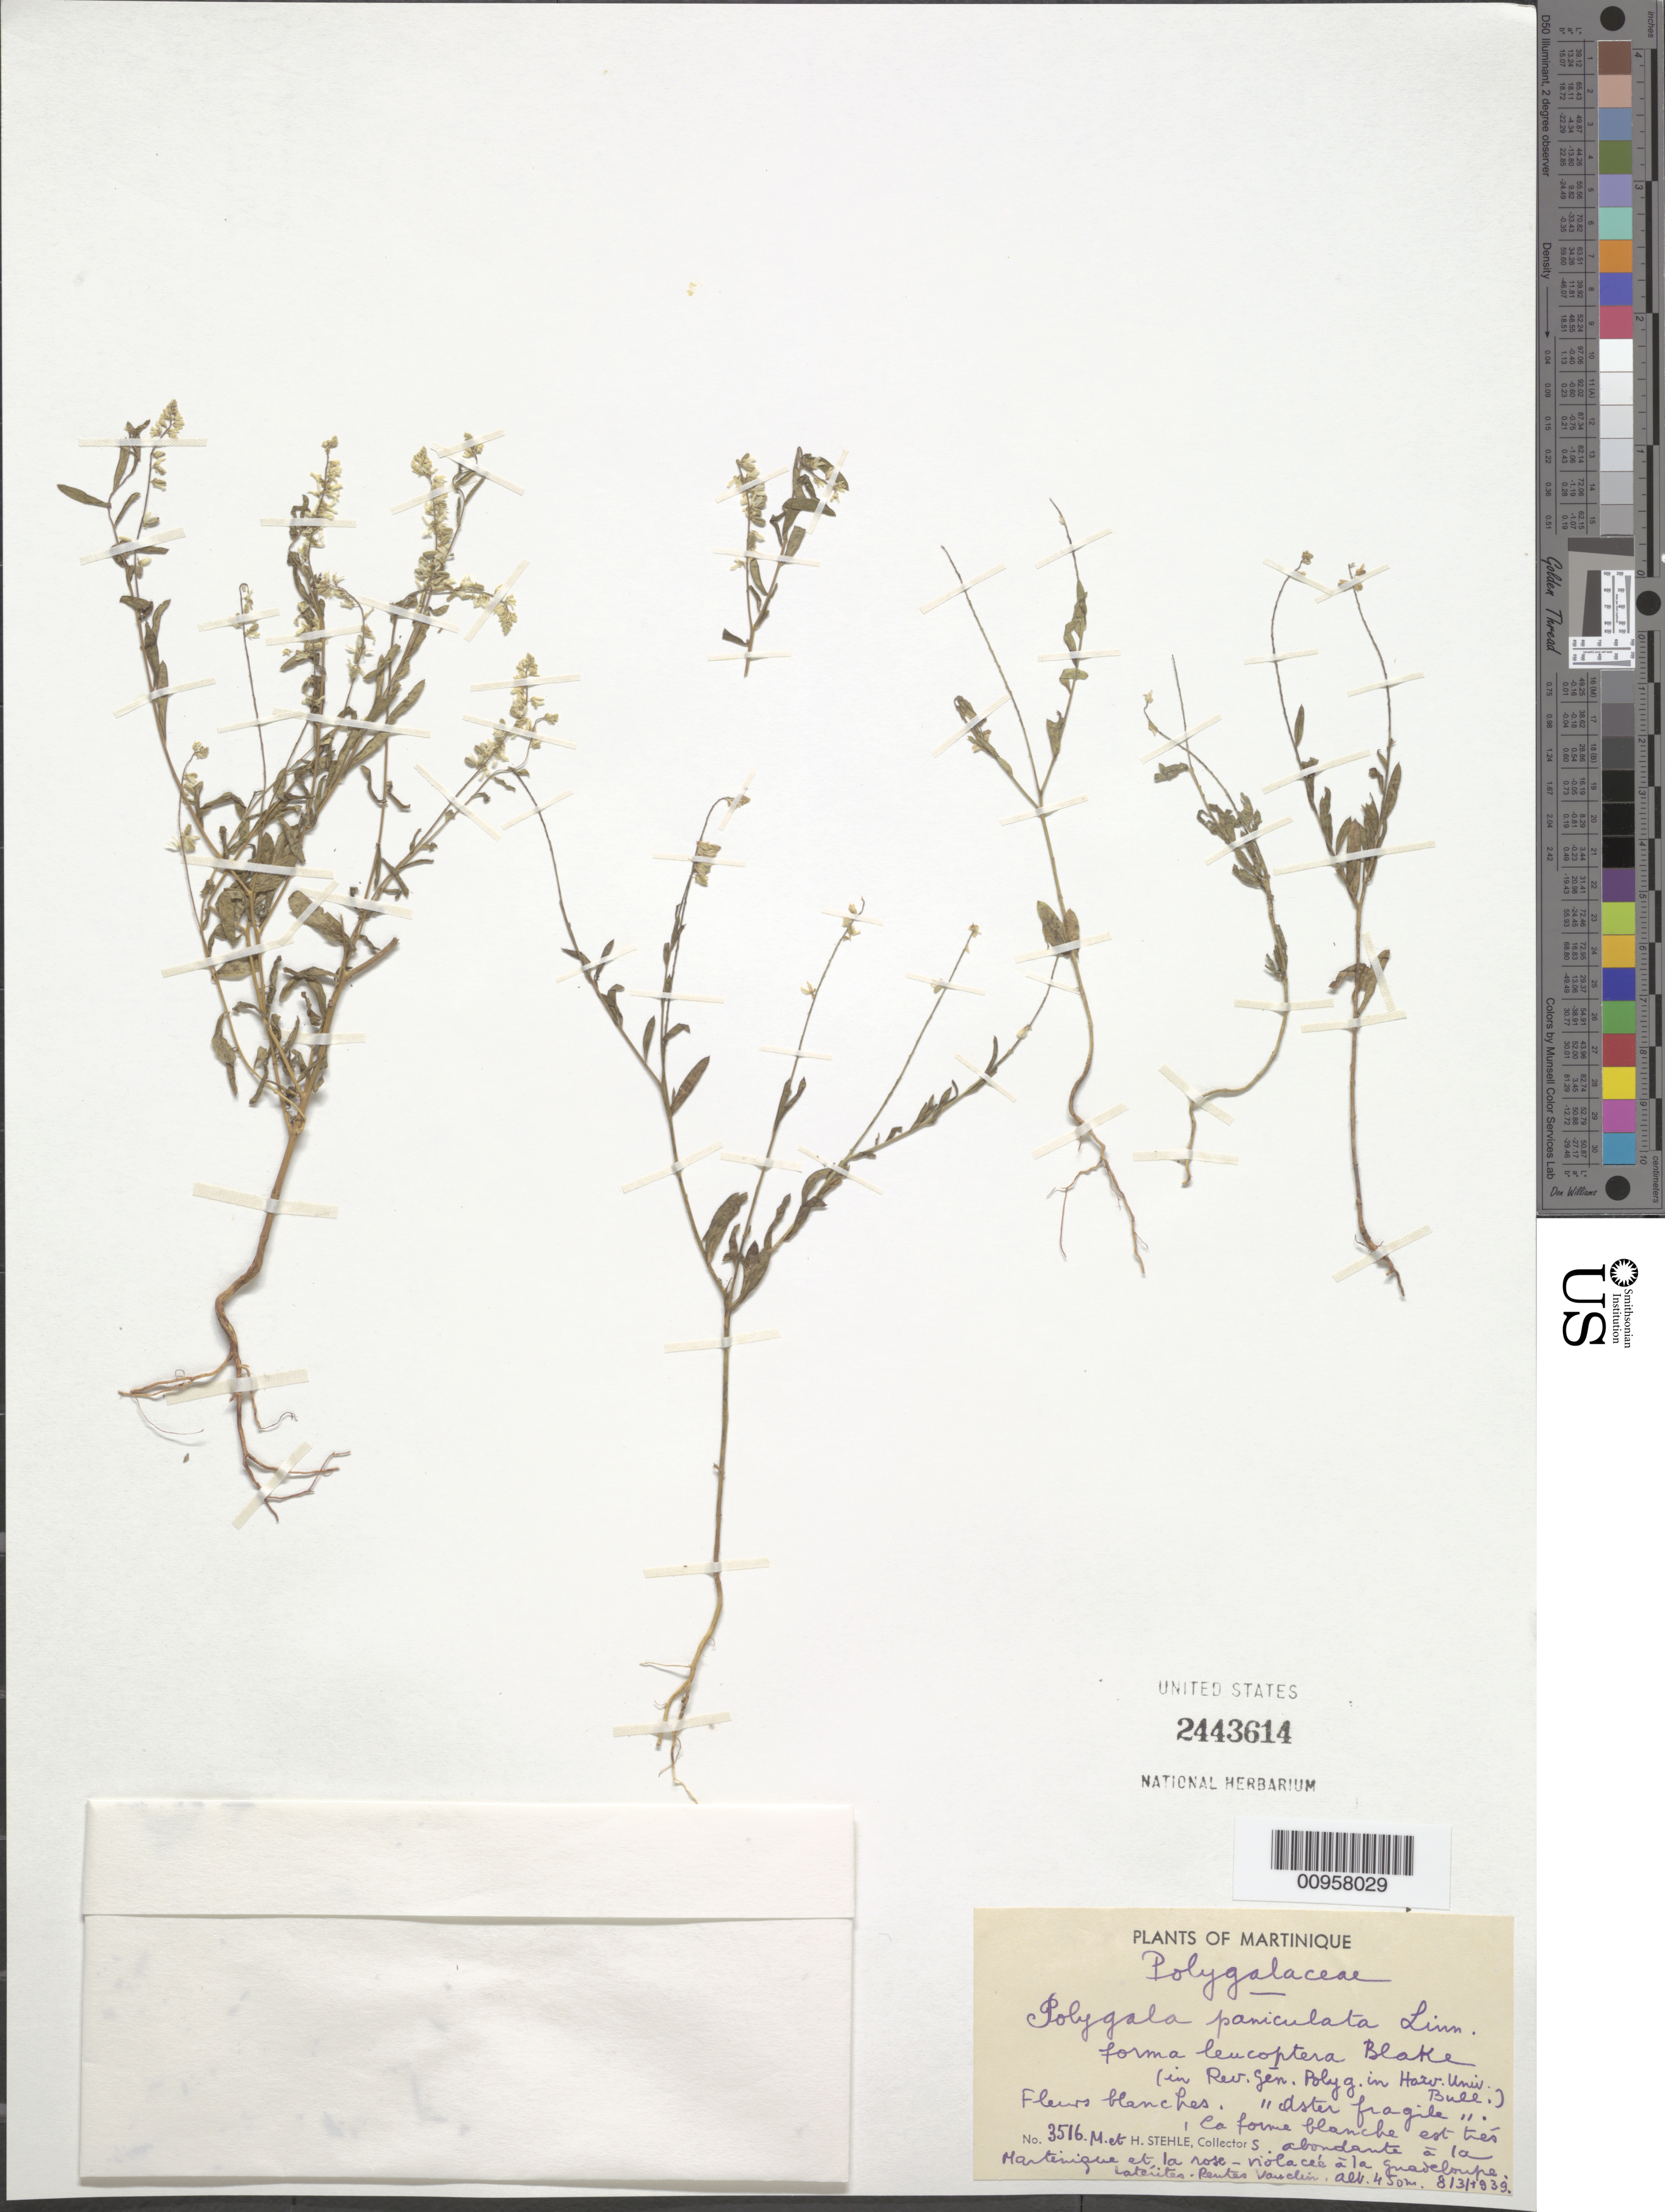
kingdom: Plantae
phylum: Tracheophyta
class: Magnoliopsida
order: Fabales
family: Polygalaceae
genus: Polygala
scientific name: Polygala paniculata f. leucoptera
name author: S.F. Blake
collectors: H. Stehlé & M. Stehlé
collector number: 3516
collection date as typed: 08 Mar 1939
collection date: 1939-03-08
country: Martinique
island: Martinique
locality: "Rentes vanscem"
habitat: Latérites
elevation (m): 450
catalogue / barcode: US 2443614